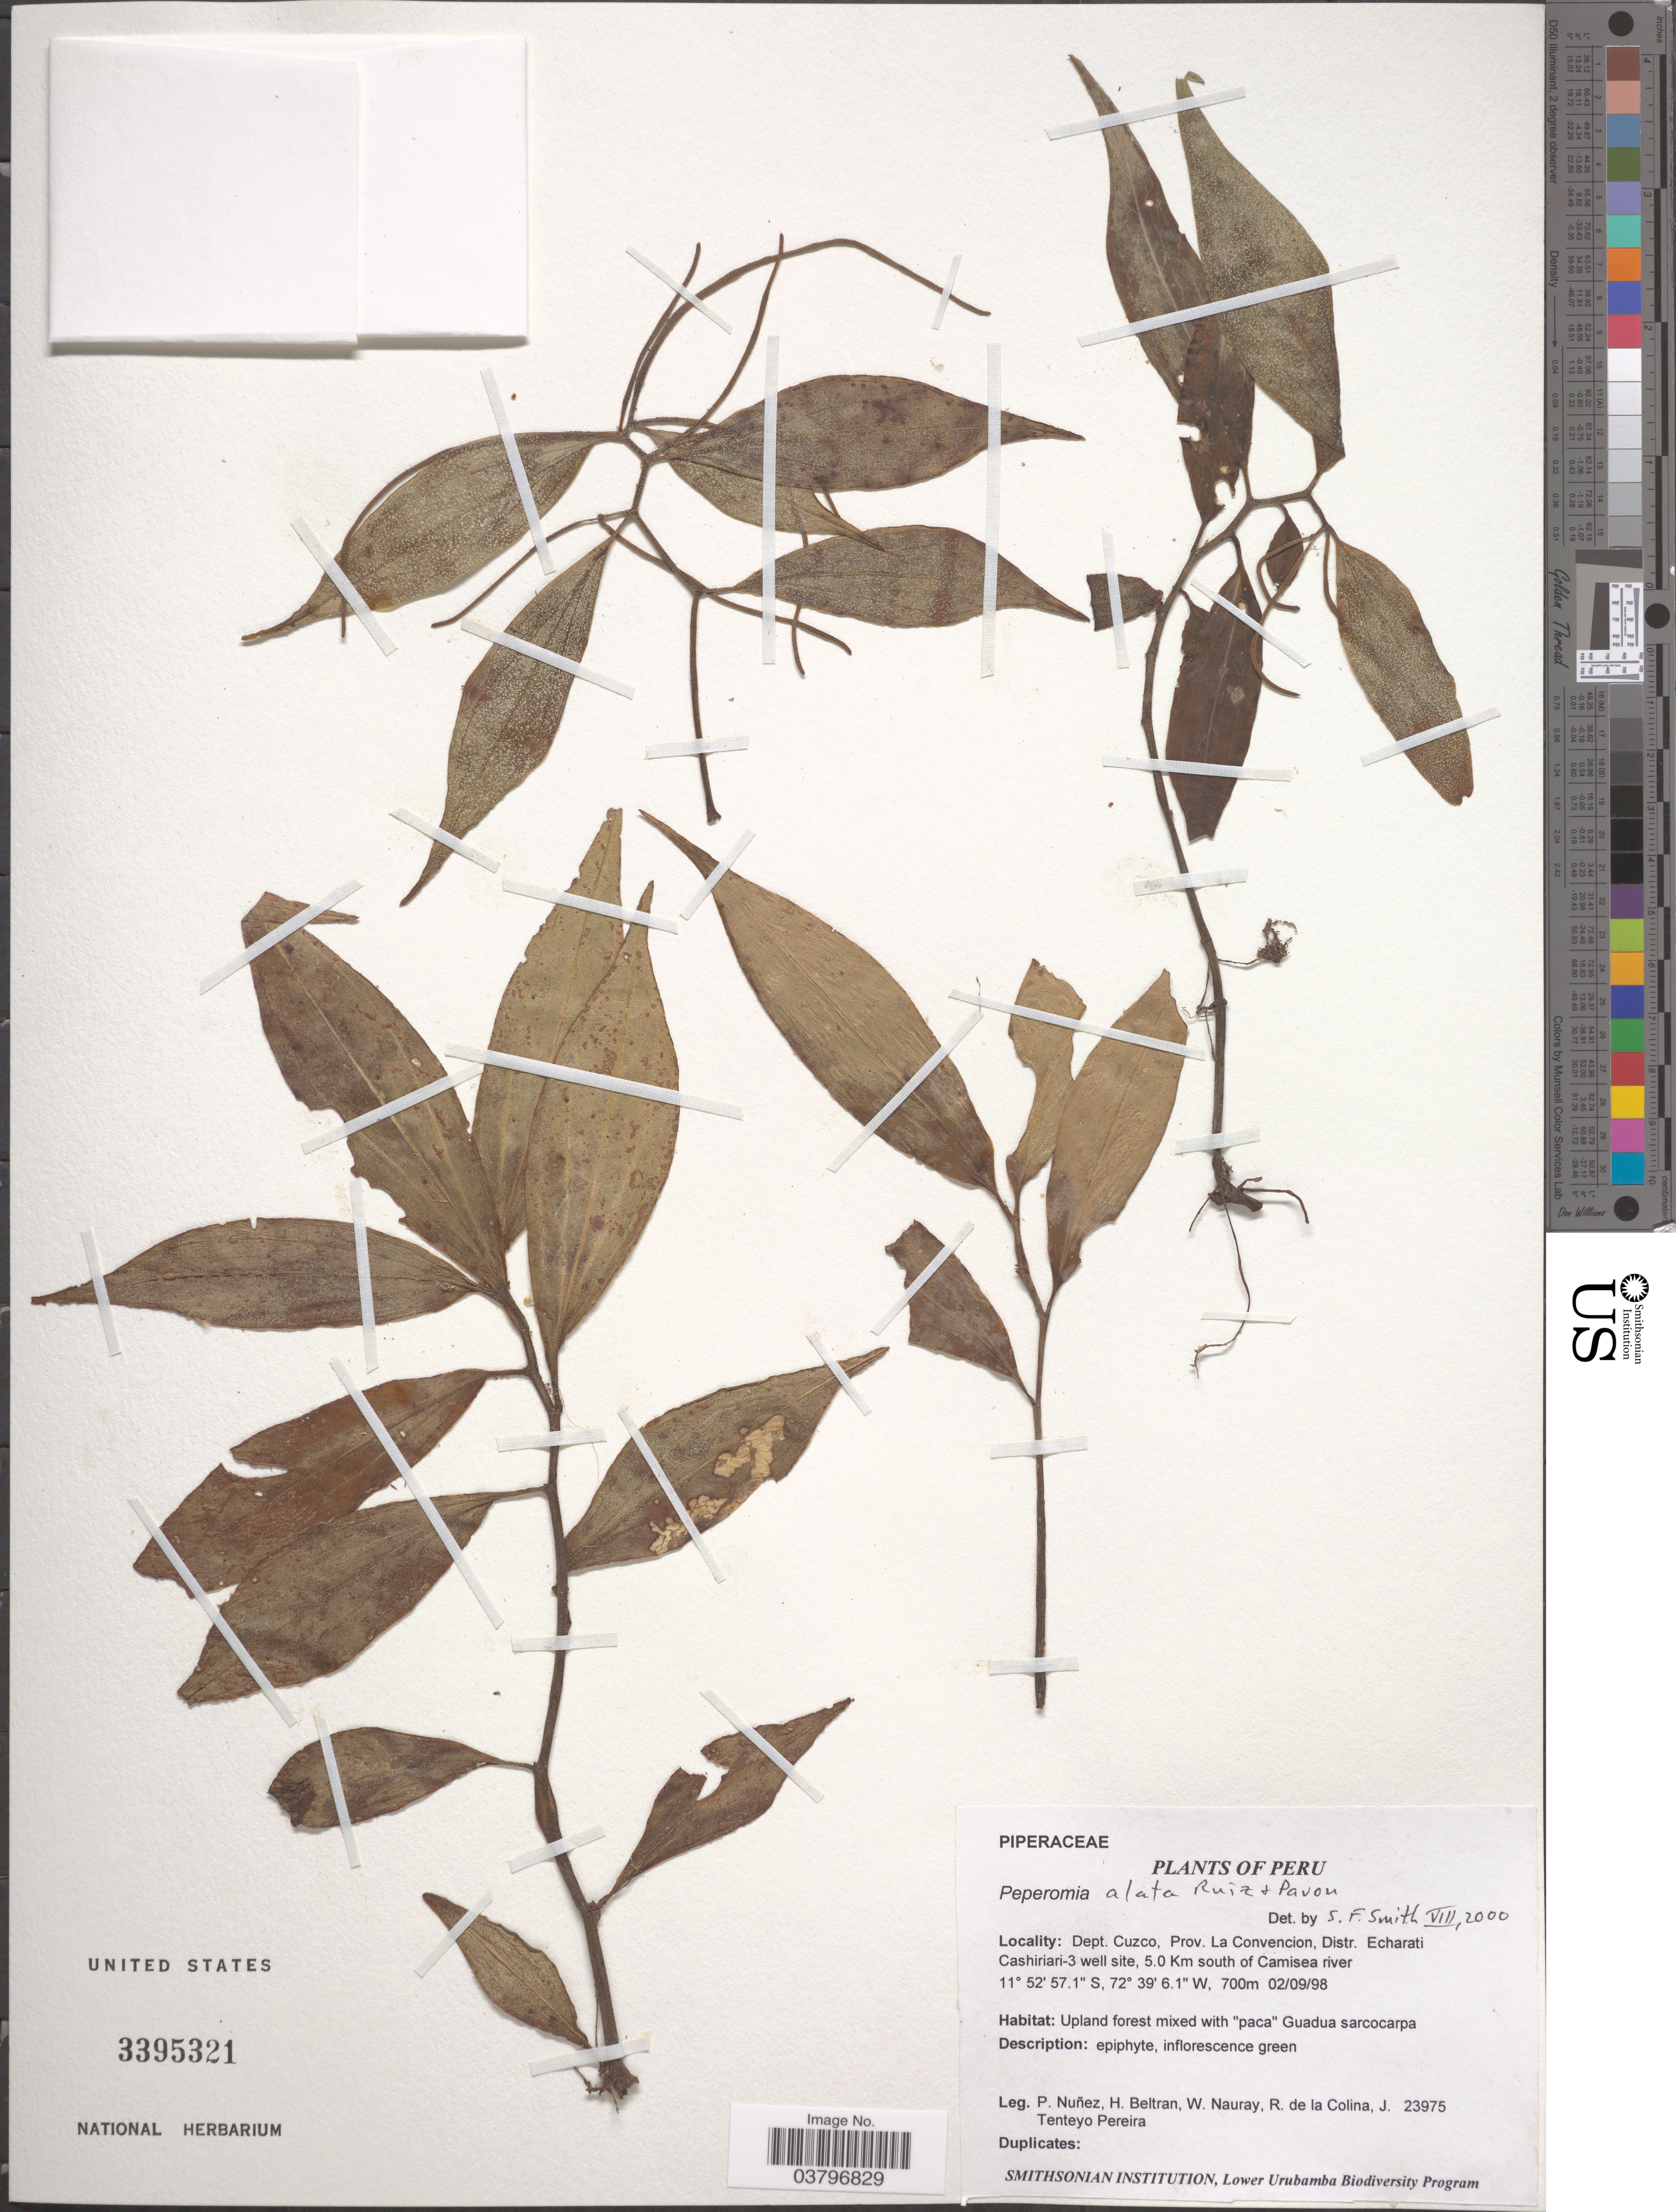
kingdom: Plantae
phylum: Tracheophyta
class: Magnoliopsida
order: Piperales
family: Piperaceae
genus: Peperomia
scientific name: Peperomia alata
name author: Ruiz & Pav.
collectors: P. Nuñez V., H. Beltran, W. Nauray, R. de La Colina & J. T. Pereira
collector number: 23975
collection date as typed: Transcribed d/m/y: 2/9/98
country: Peru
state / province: Cusco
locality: Dept. Cuzco, Prov. La Convencion, Distr. Echarati Cashiriari-3 well site, 5.0 Km south of Camisea river.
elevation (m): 700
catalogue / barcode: US 3395321